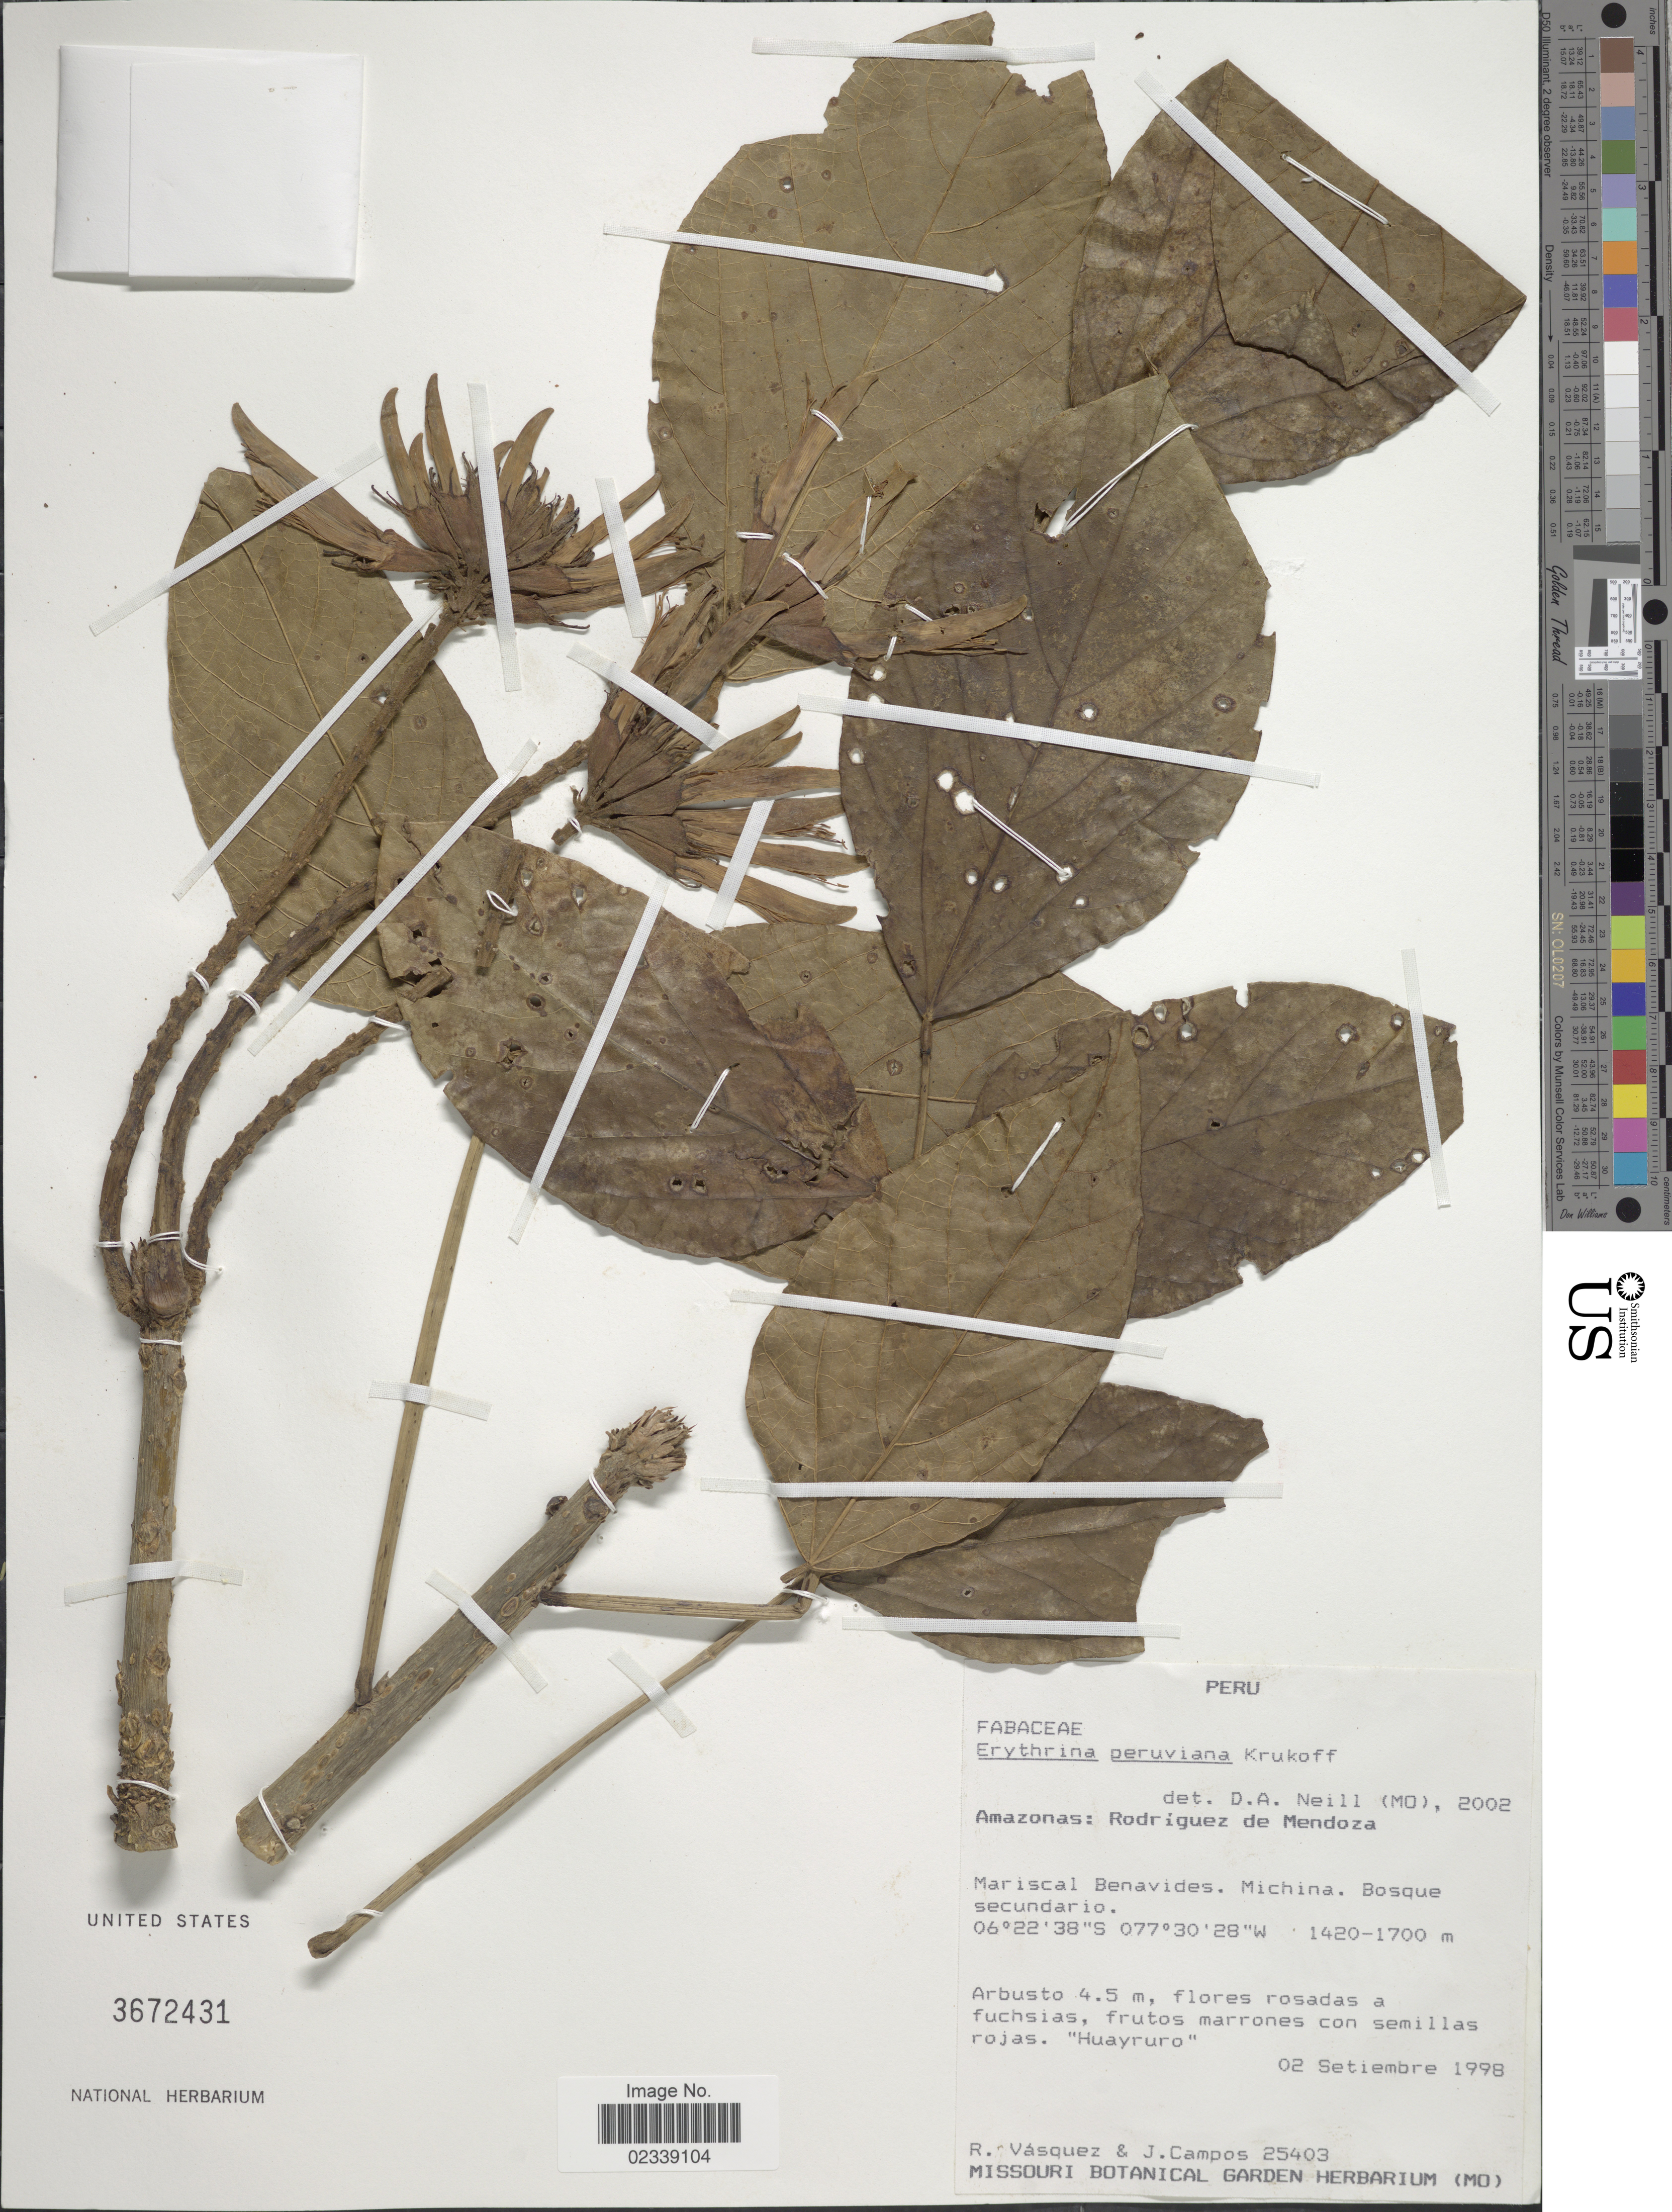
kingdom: Plantae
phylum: Tracheophyta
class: Magnoliopsida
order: Fabales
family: Fabaceae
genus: Erythrina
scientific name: Erythrina peruviana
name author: Krukoff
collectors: R. Vásquez & J. Campos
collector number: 25403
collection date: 1998-09-02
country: Peru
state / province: Amazonas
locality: Rodriguez de Mendoza, Mariscal Benavides, Michina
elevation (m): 1420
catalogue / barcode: US 3672431